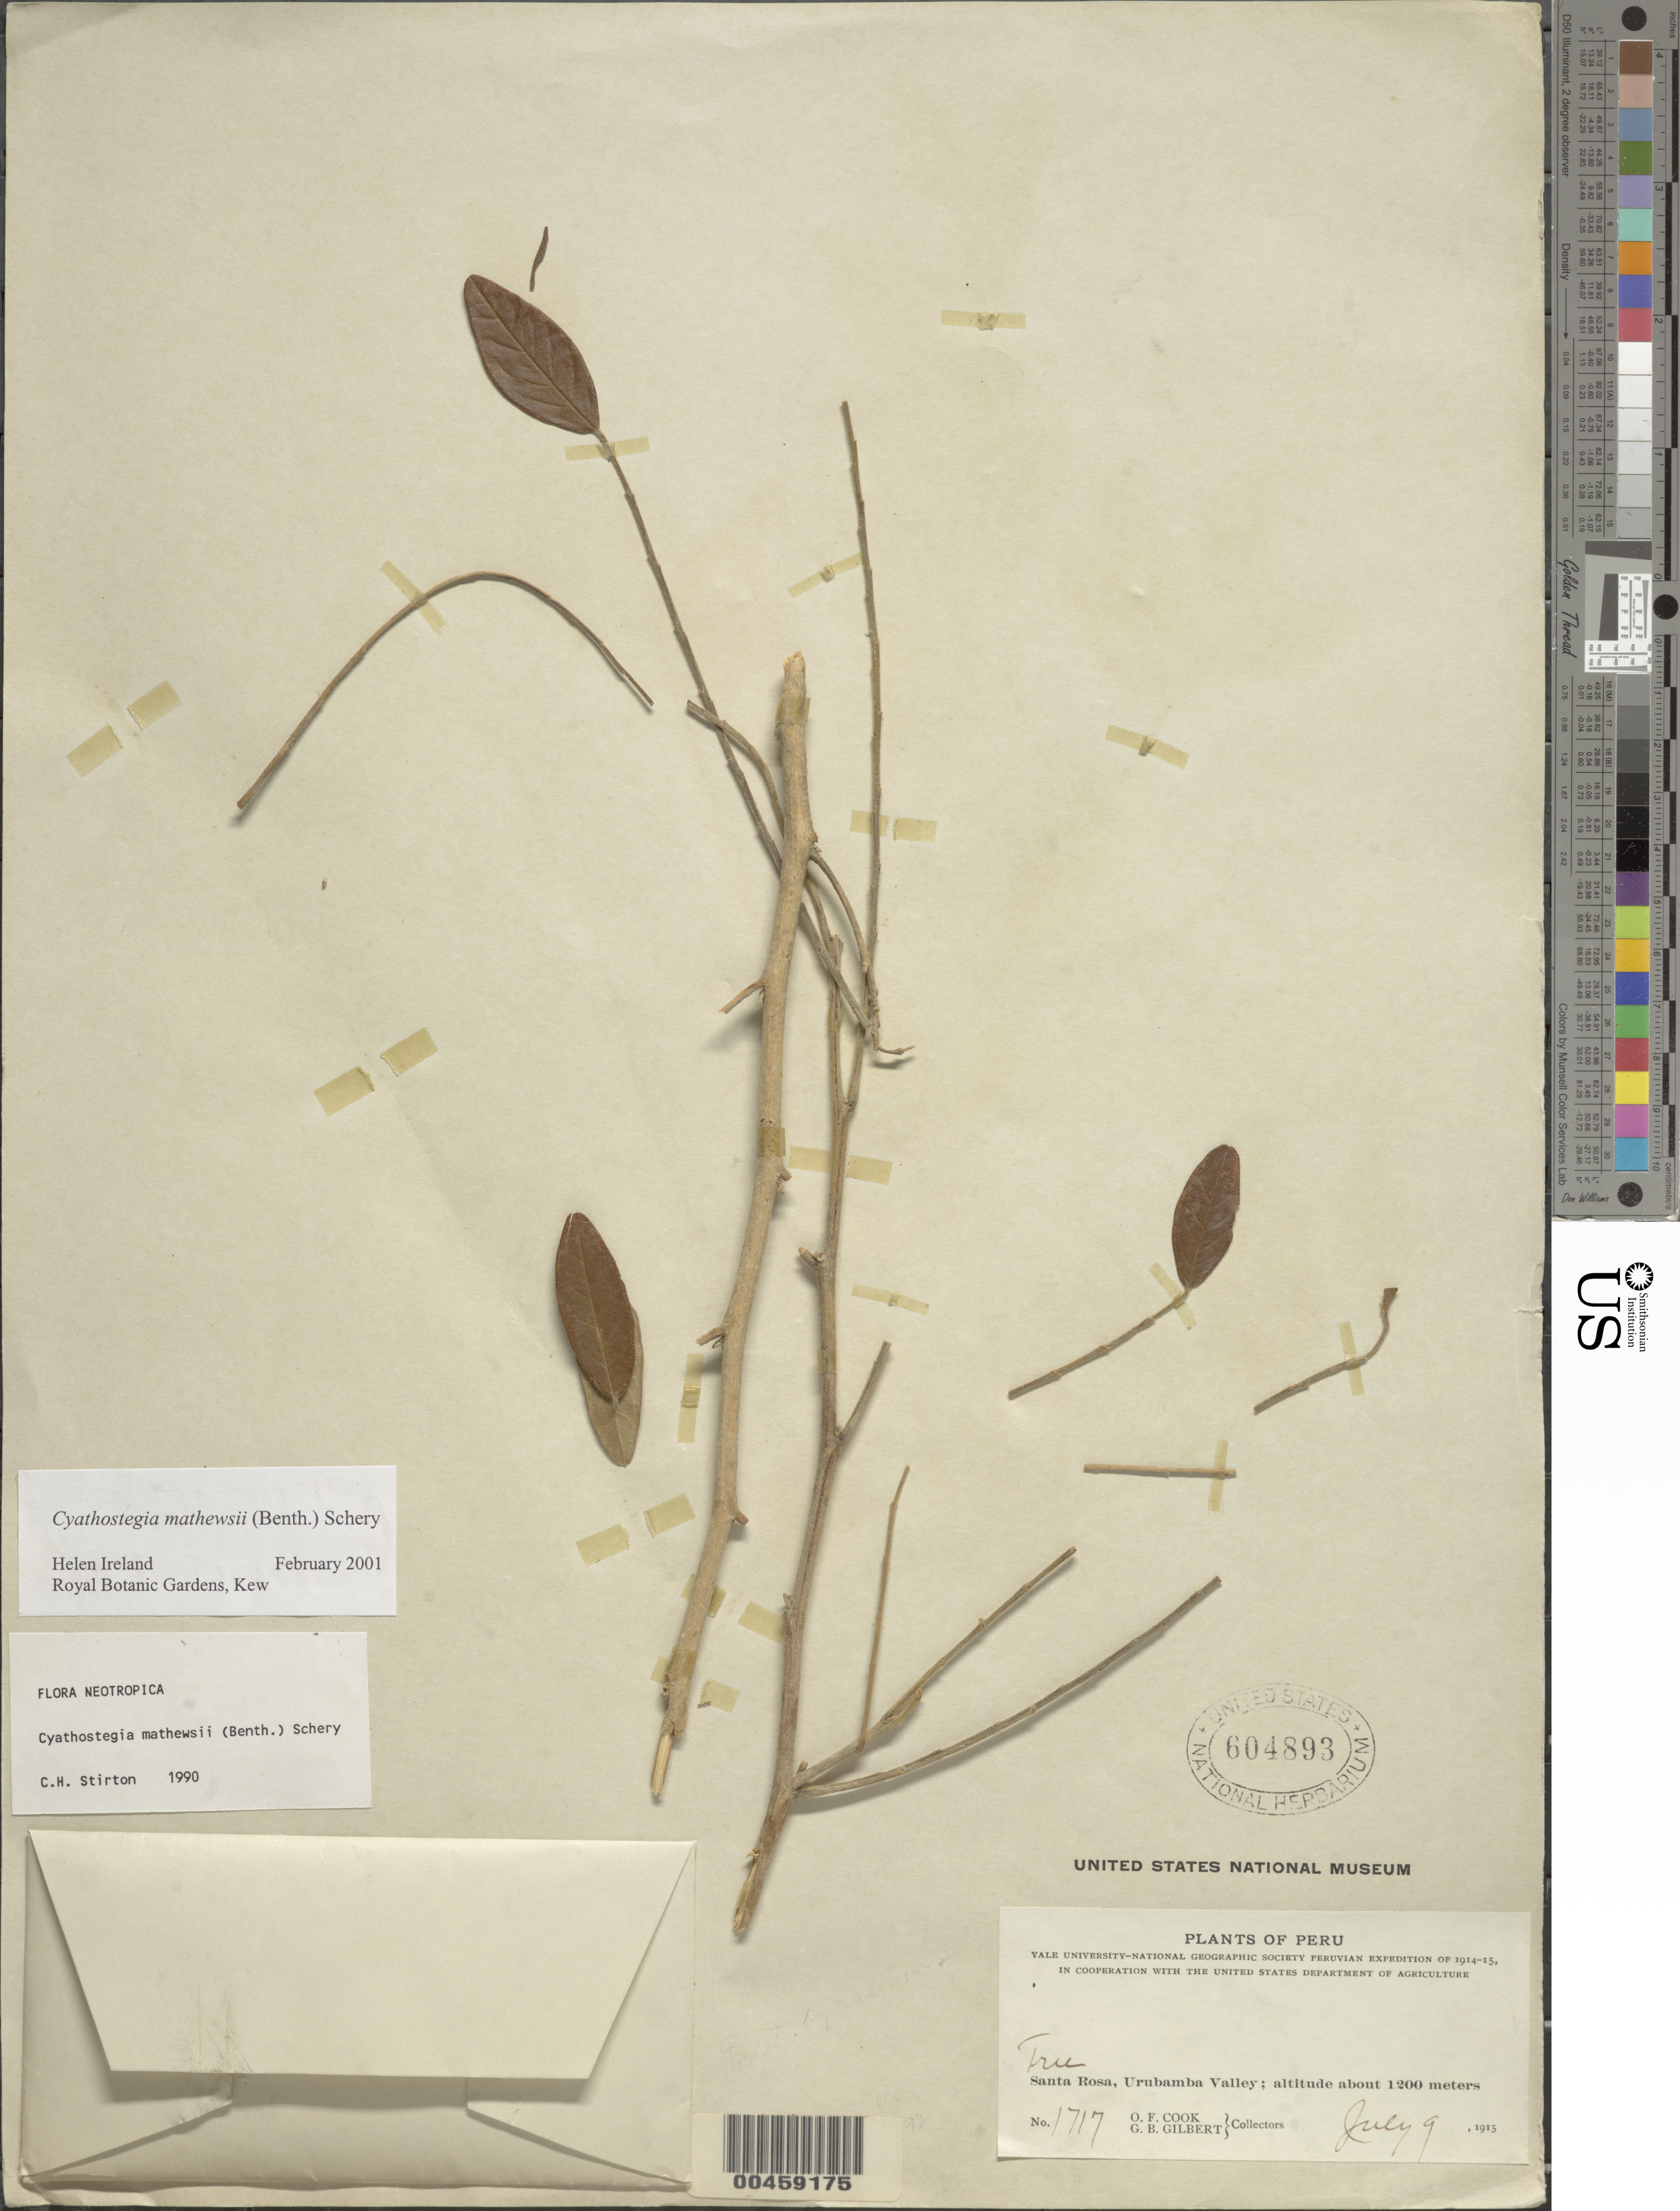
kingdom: Plantae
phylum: Tracheophyta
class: Magnoliopsida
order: Fabales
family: Fabaceae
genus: Cyathostegia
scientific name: Cyathostegia matthewsii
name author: (Benth.) Schery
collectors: O. F. Cook & G. B. Gilbert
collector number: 1717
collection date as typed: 09 Jul 1915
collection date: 1915-07-09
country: Peru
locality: Santa Rosa, Urubamba Valley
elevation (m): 1200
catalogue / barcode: US 604893